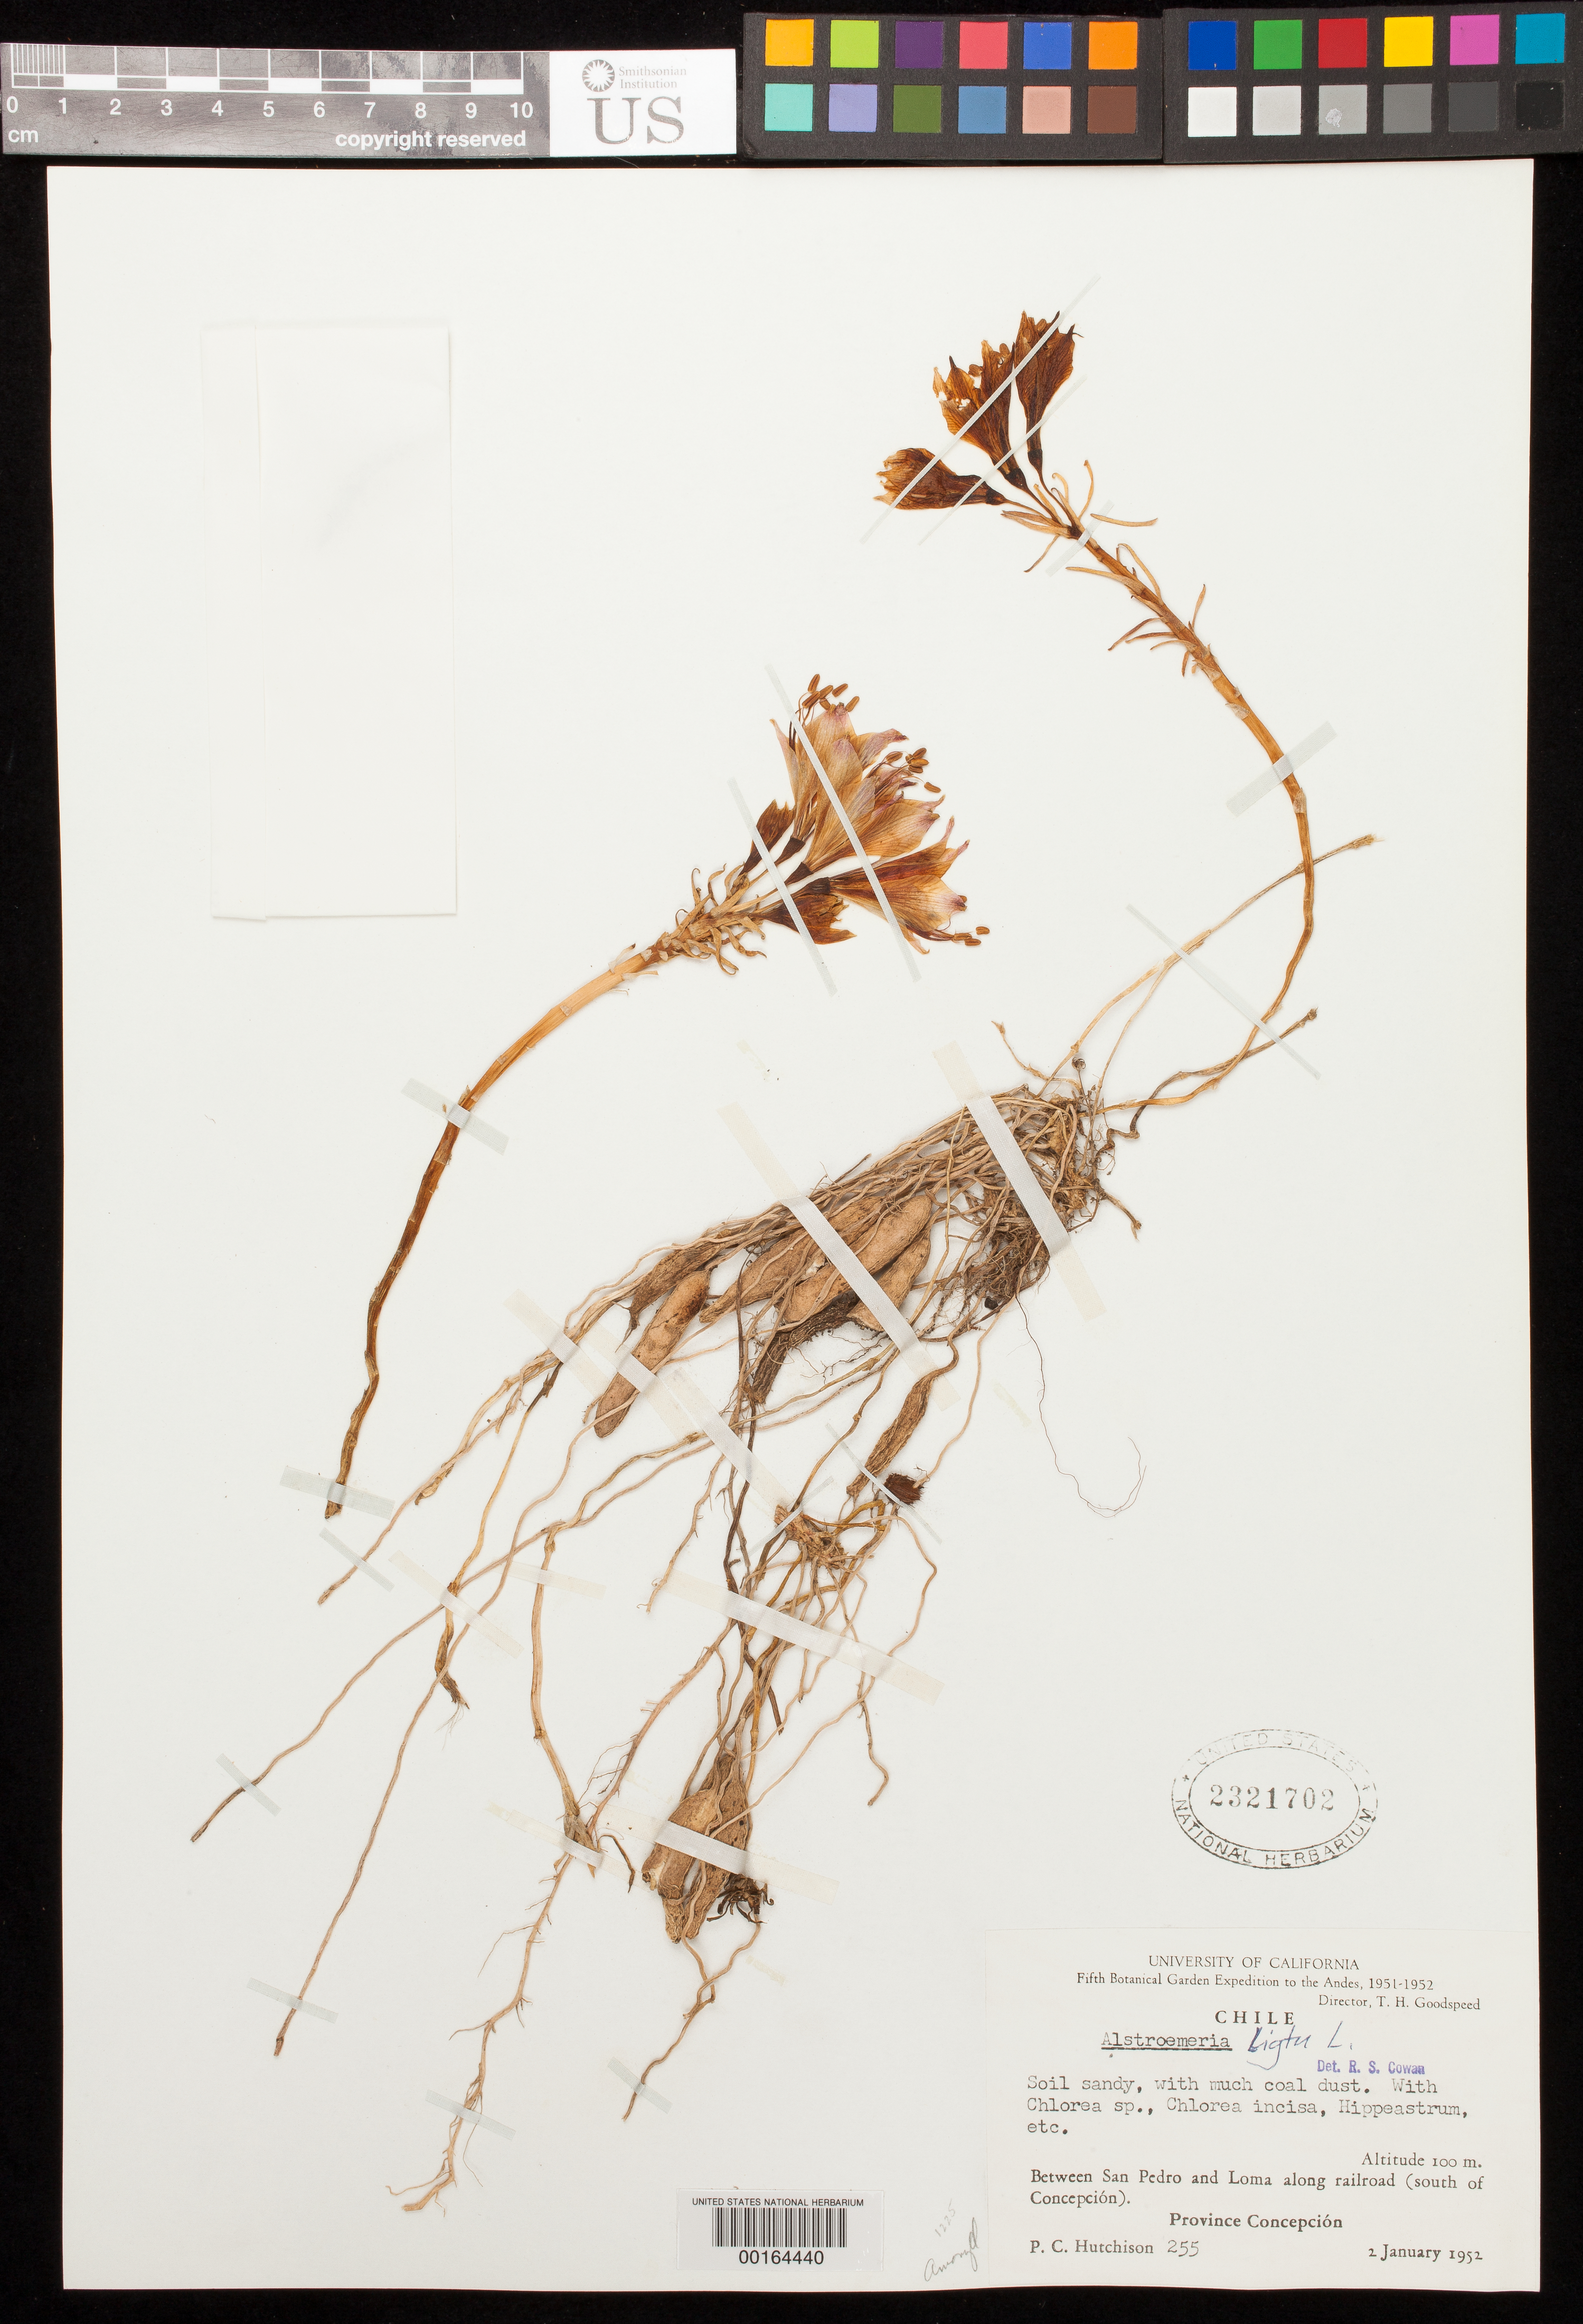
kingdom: Plantae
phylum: Tracheophyta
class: Liliopsida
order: Liliales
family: Alstroemeriaceae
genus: Alstroemeria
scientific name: Alstroemeria ligtu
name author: L.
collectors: P. C. Hutchison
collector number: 255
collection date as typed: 02 Jan 1952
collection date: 1952-01-02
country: Chile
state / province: Bio-Bío (VIII)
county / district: Concepción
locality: Between san pedro and loma along railroad (s of concepcion)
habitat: Soil sandy, with much coal dust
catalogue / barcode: US 2321702